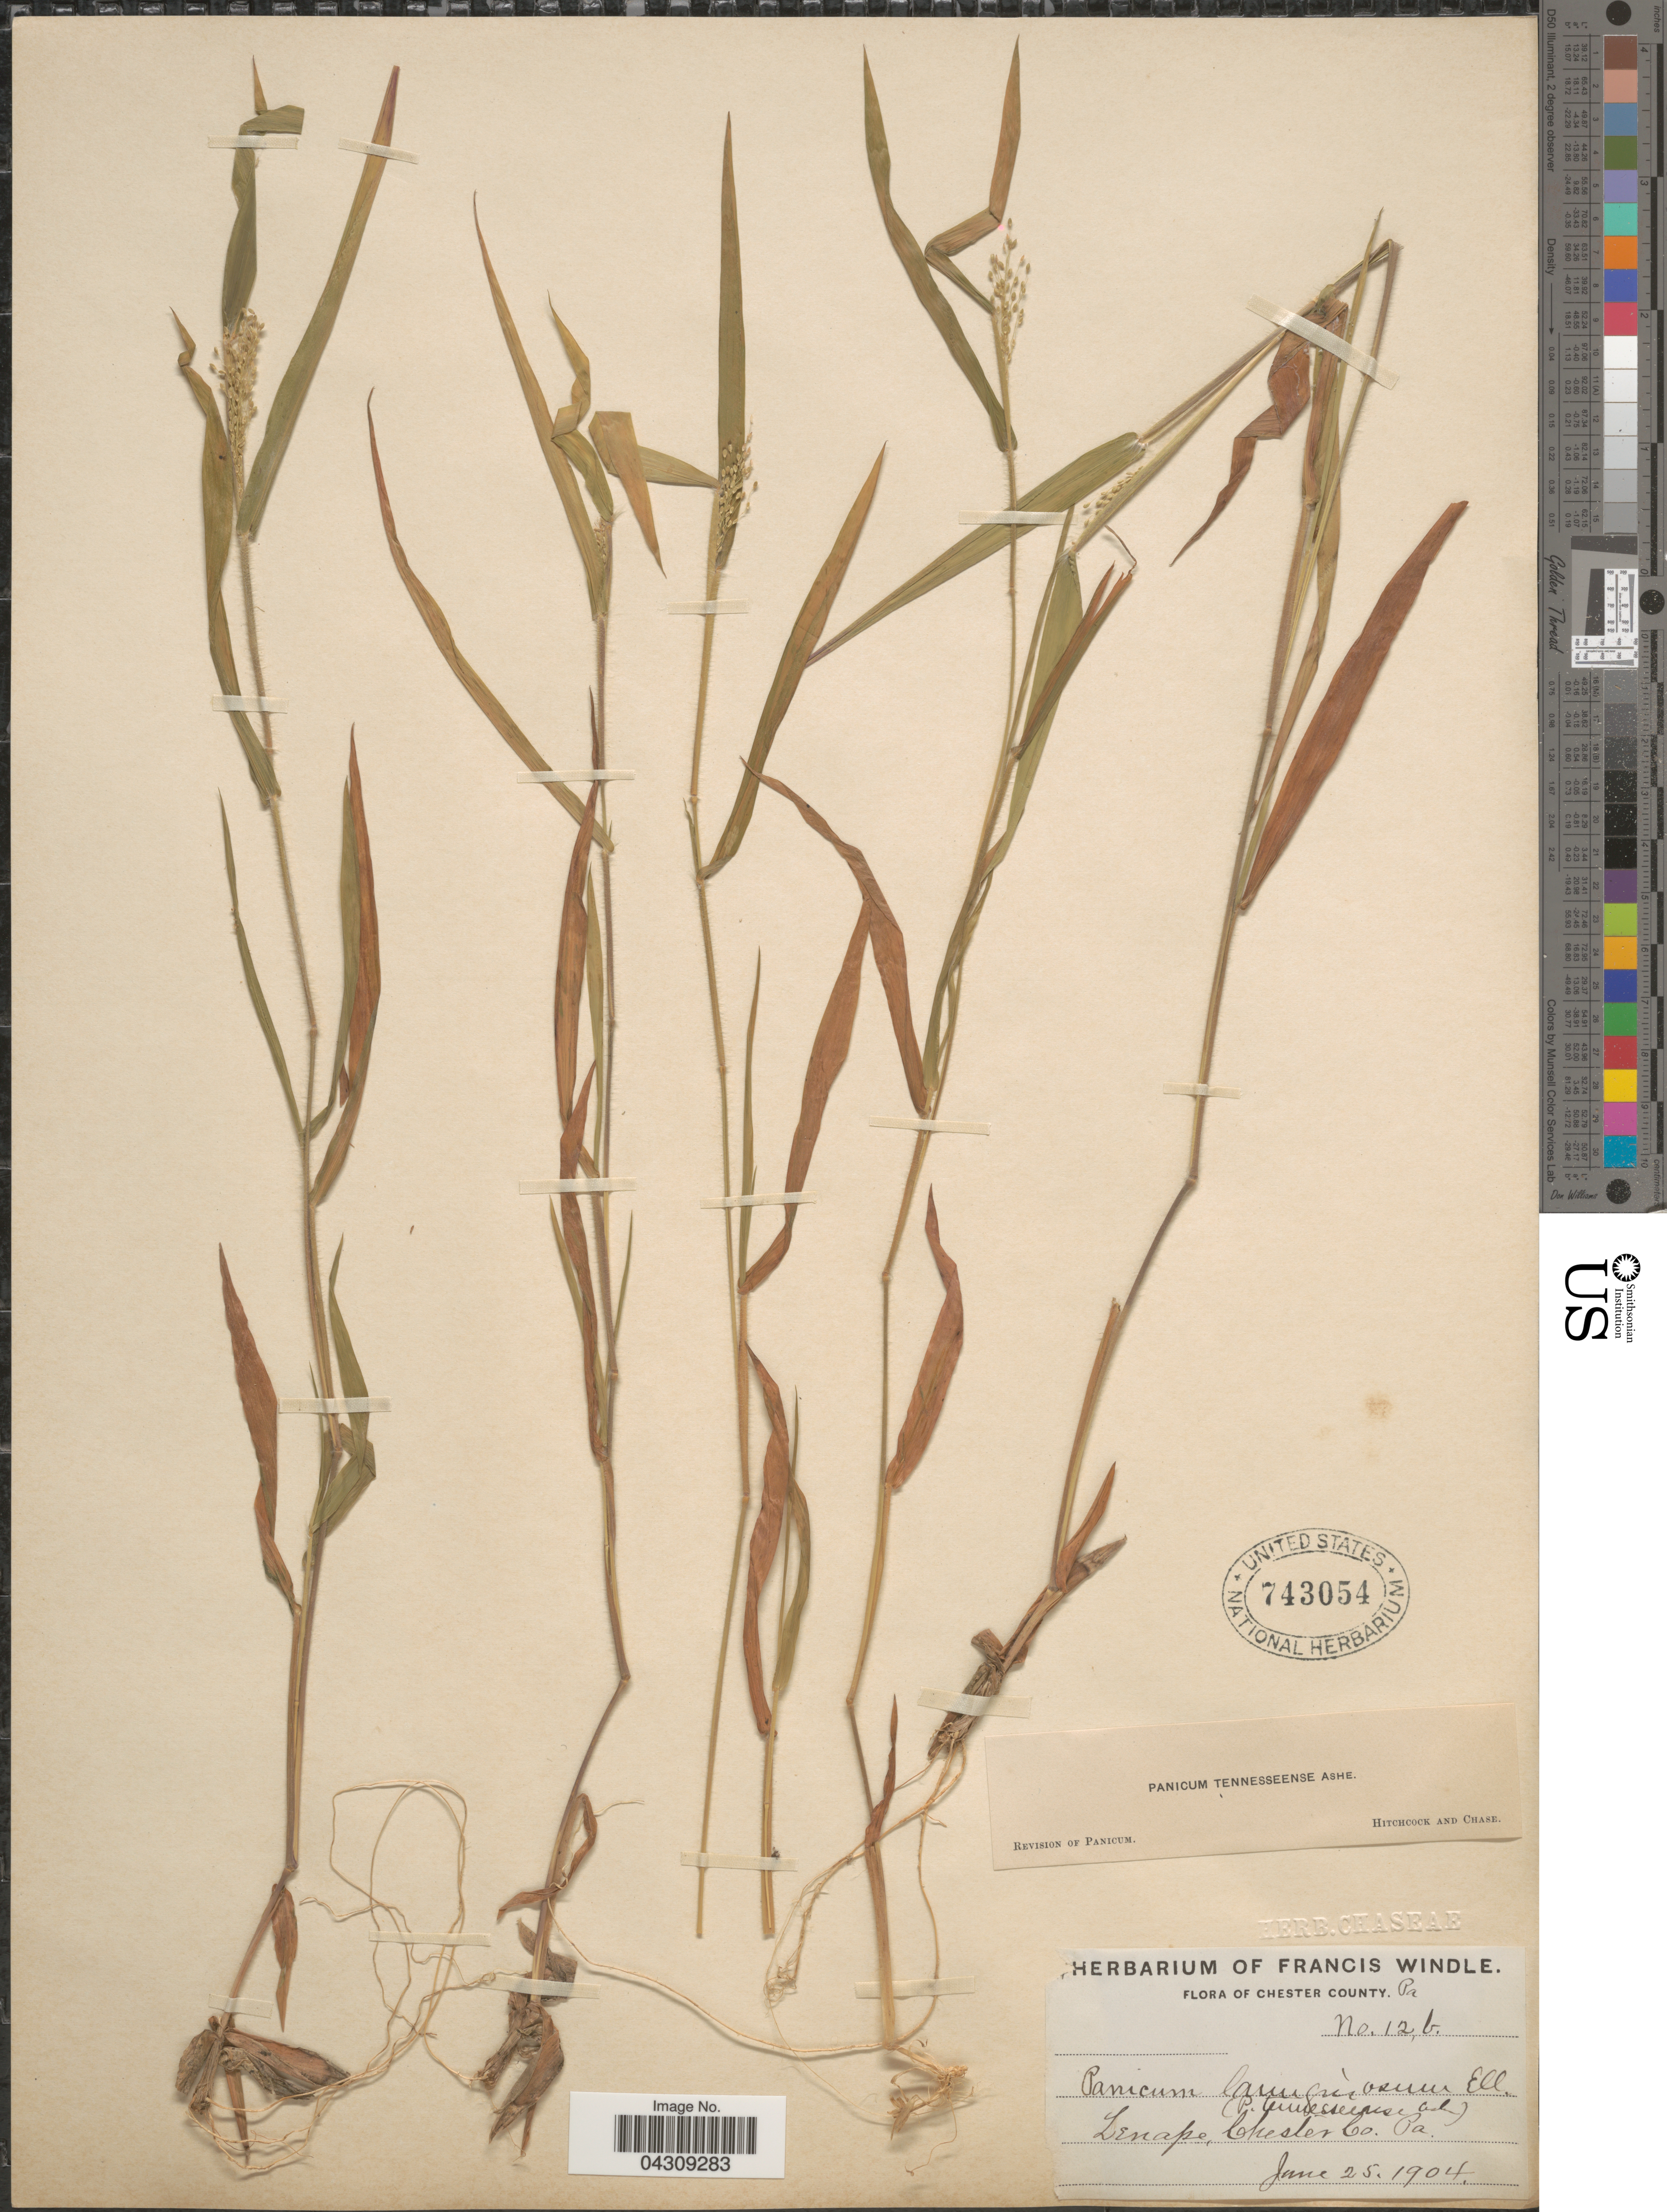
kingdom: Plantae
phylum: Tracheophyta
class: Liliopsida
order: Poales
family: Poaceae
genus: Dichanthelium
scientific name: Dichanthelium acuminatum var. acuminatum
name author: (Sw.) Gould & C.A. Clark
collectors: ex herb. F. Windle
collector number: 12b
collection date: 1904-06-25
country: United States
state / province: Pennsylvania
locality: Lenape, Chester Co.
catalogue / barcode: US 743054